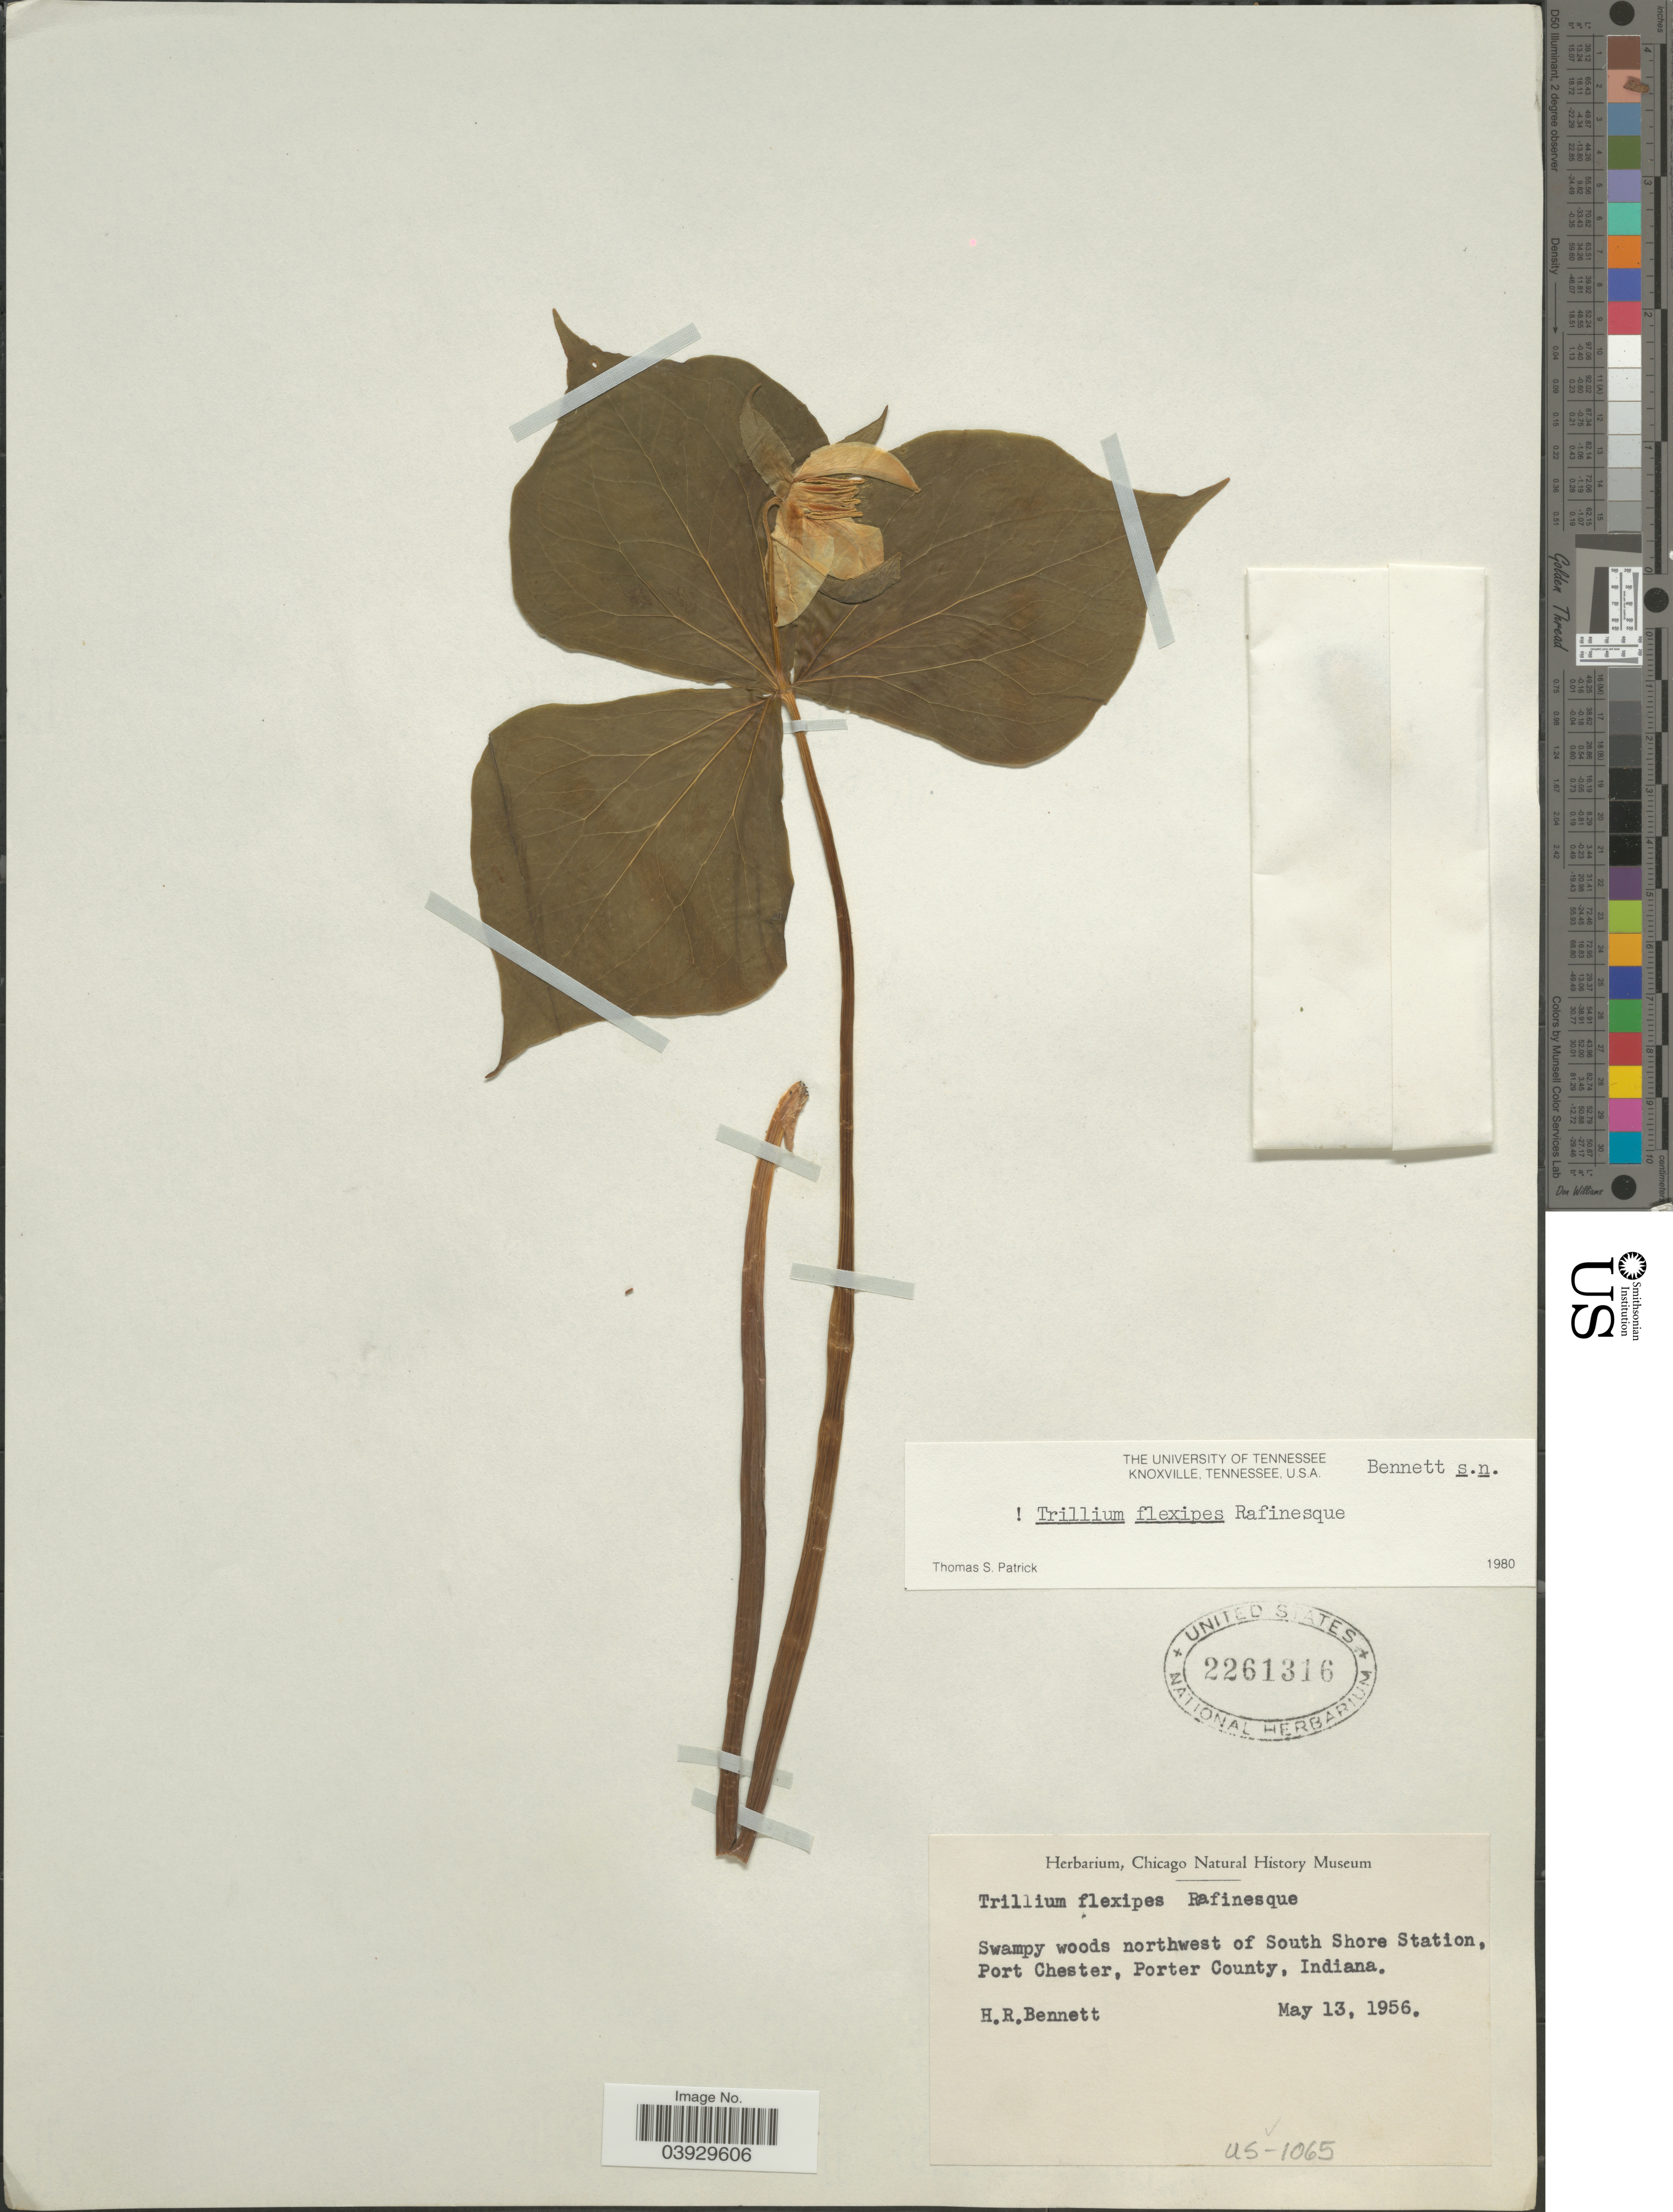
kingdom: Plantae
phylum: Tracheophyta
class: Liliopsida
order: Liliales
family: Melanthiaceae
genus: Trillium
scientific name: Trillium flexipes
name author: Raf.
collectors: H. R. Bennett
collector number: US-1065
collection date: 1956-05-13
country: United States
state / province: Indiana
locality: Northwest of South Shore Station, Port Chester, Porter County.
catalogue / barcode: US 2261316